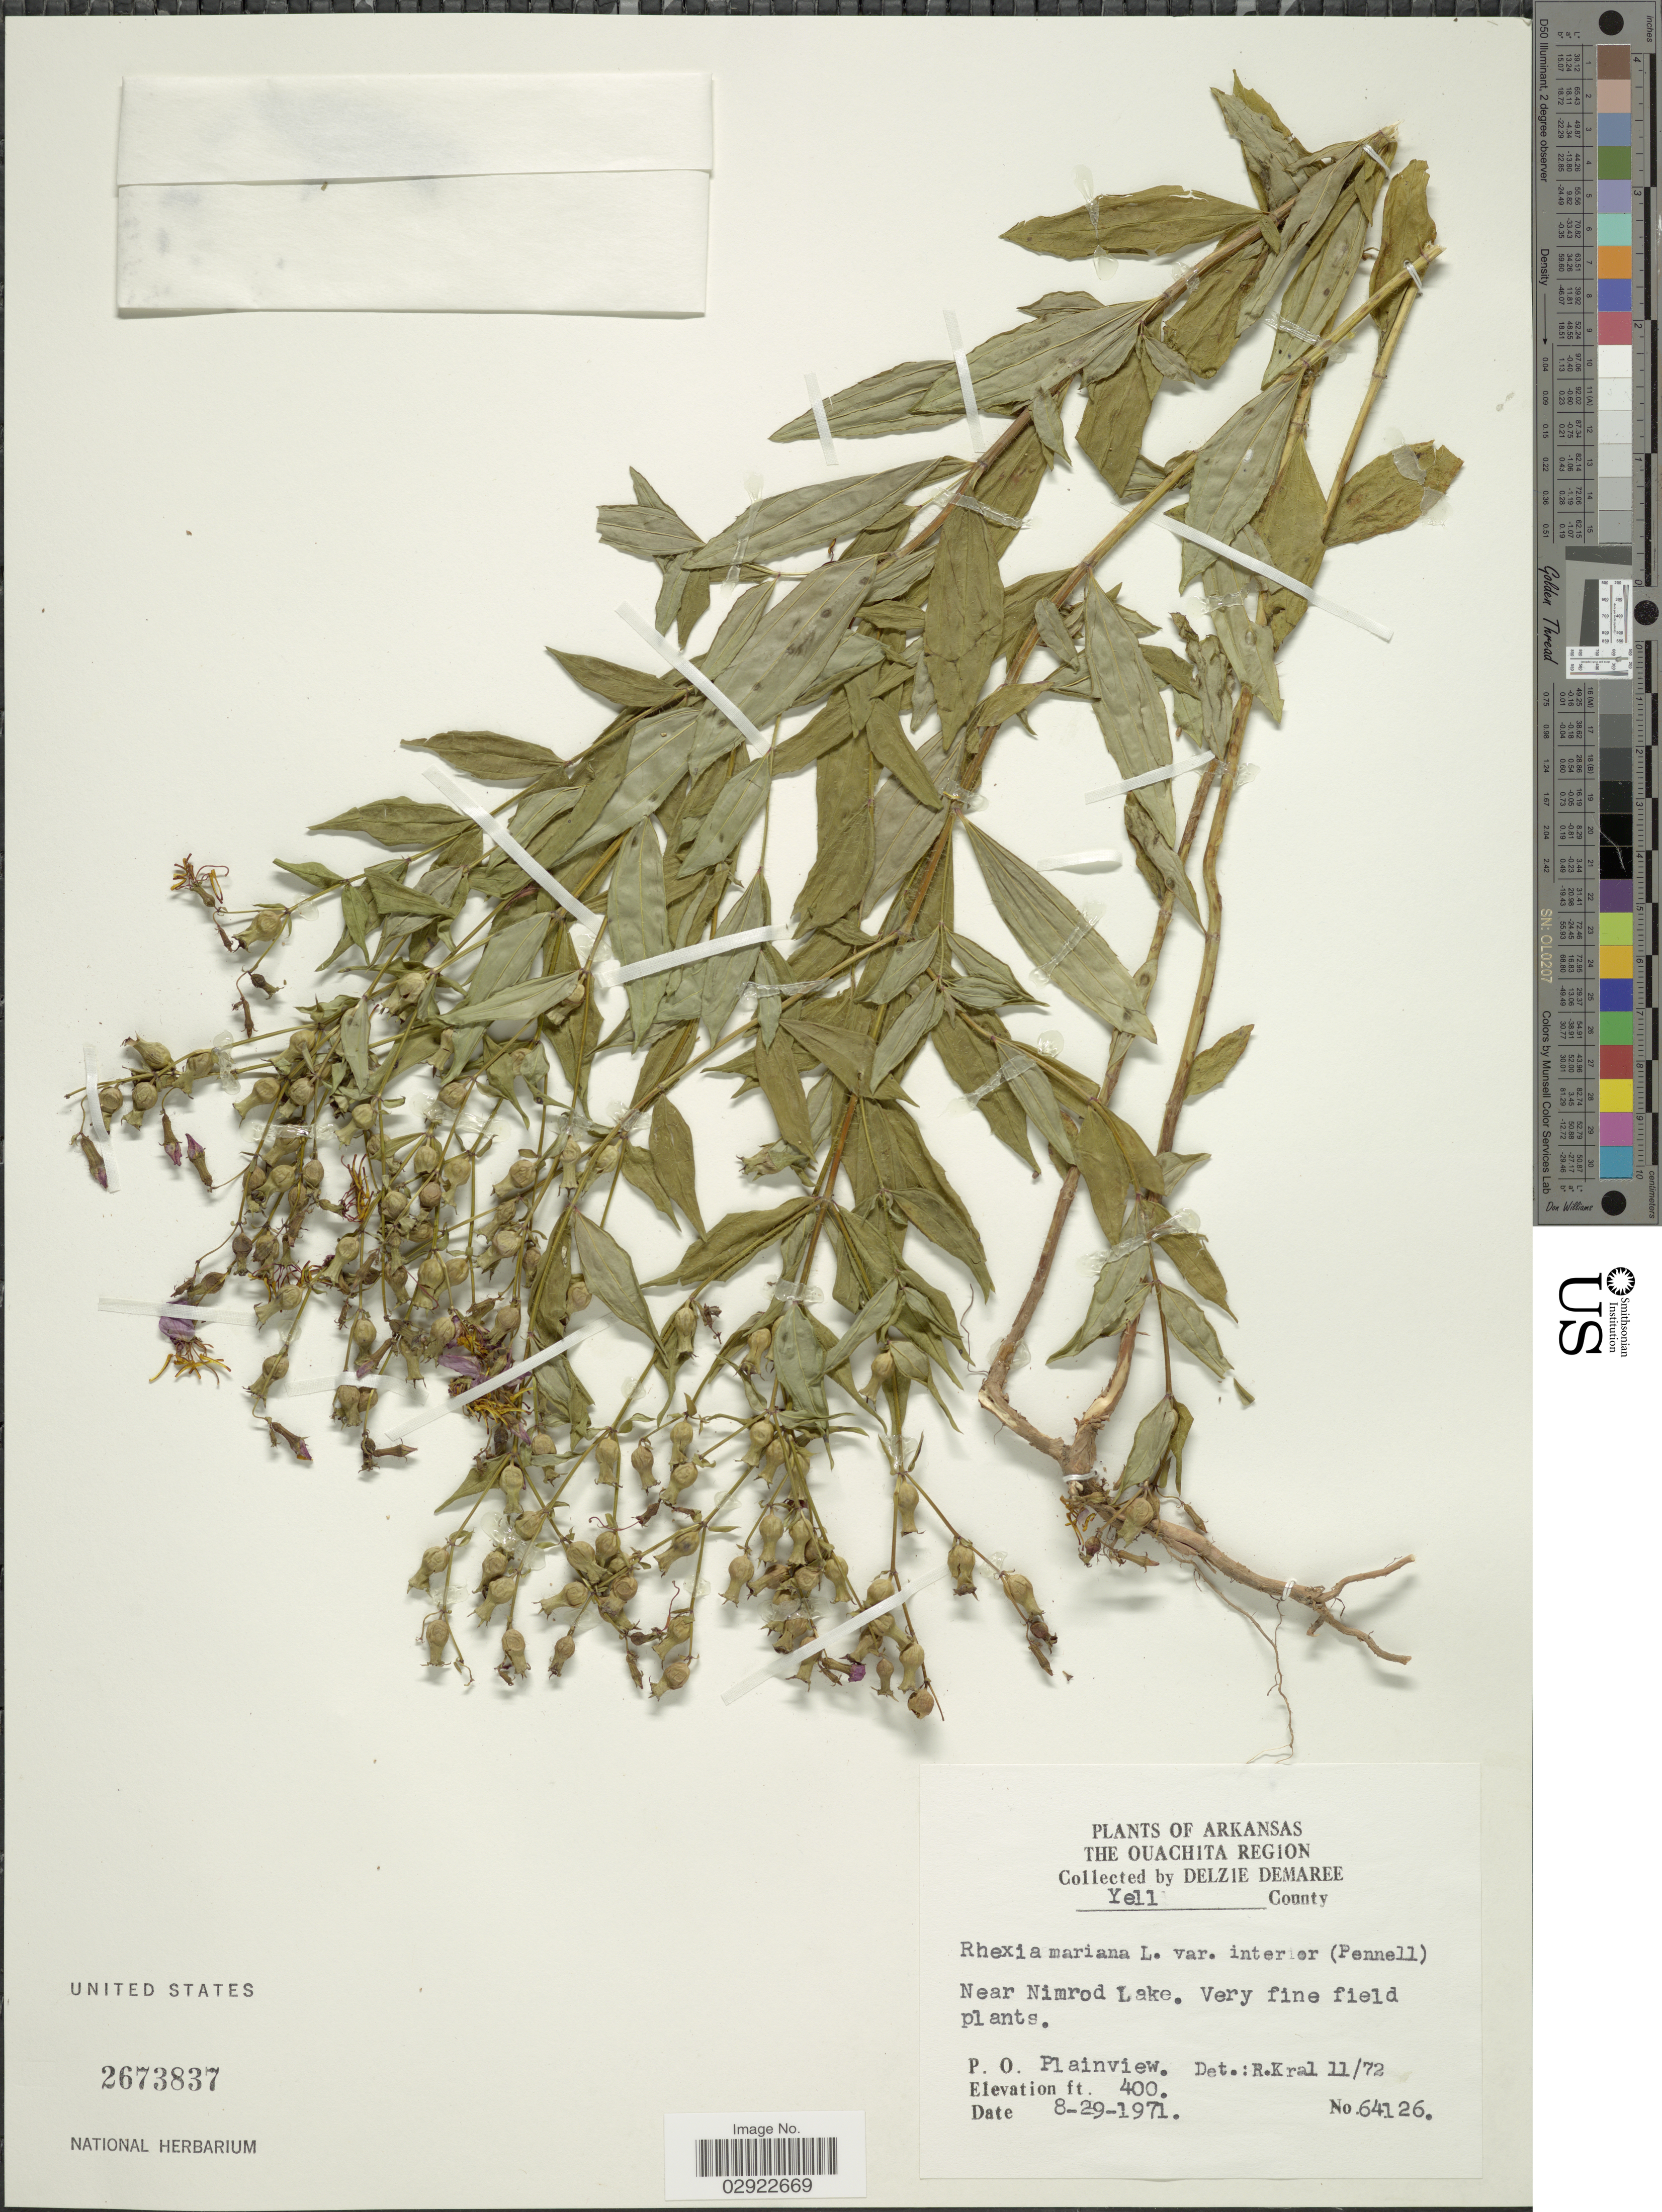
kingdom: Plantae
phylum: Tracheophyta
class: Magnoliopsida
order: Myrtales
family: Melastomataceae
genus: Rhexia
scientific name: Rhexia interior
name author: Pennell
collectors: D. Demaree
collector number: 64126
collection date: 1971-08-29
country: United States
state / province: Arkansas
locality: The Ouachita Region. Yell County. Near Nimrod Lake. P.O. Plainview.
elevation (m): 122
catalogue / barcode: US 2673837